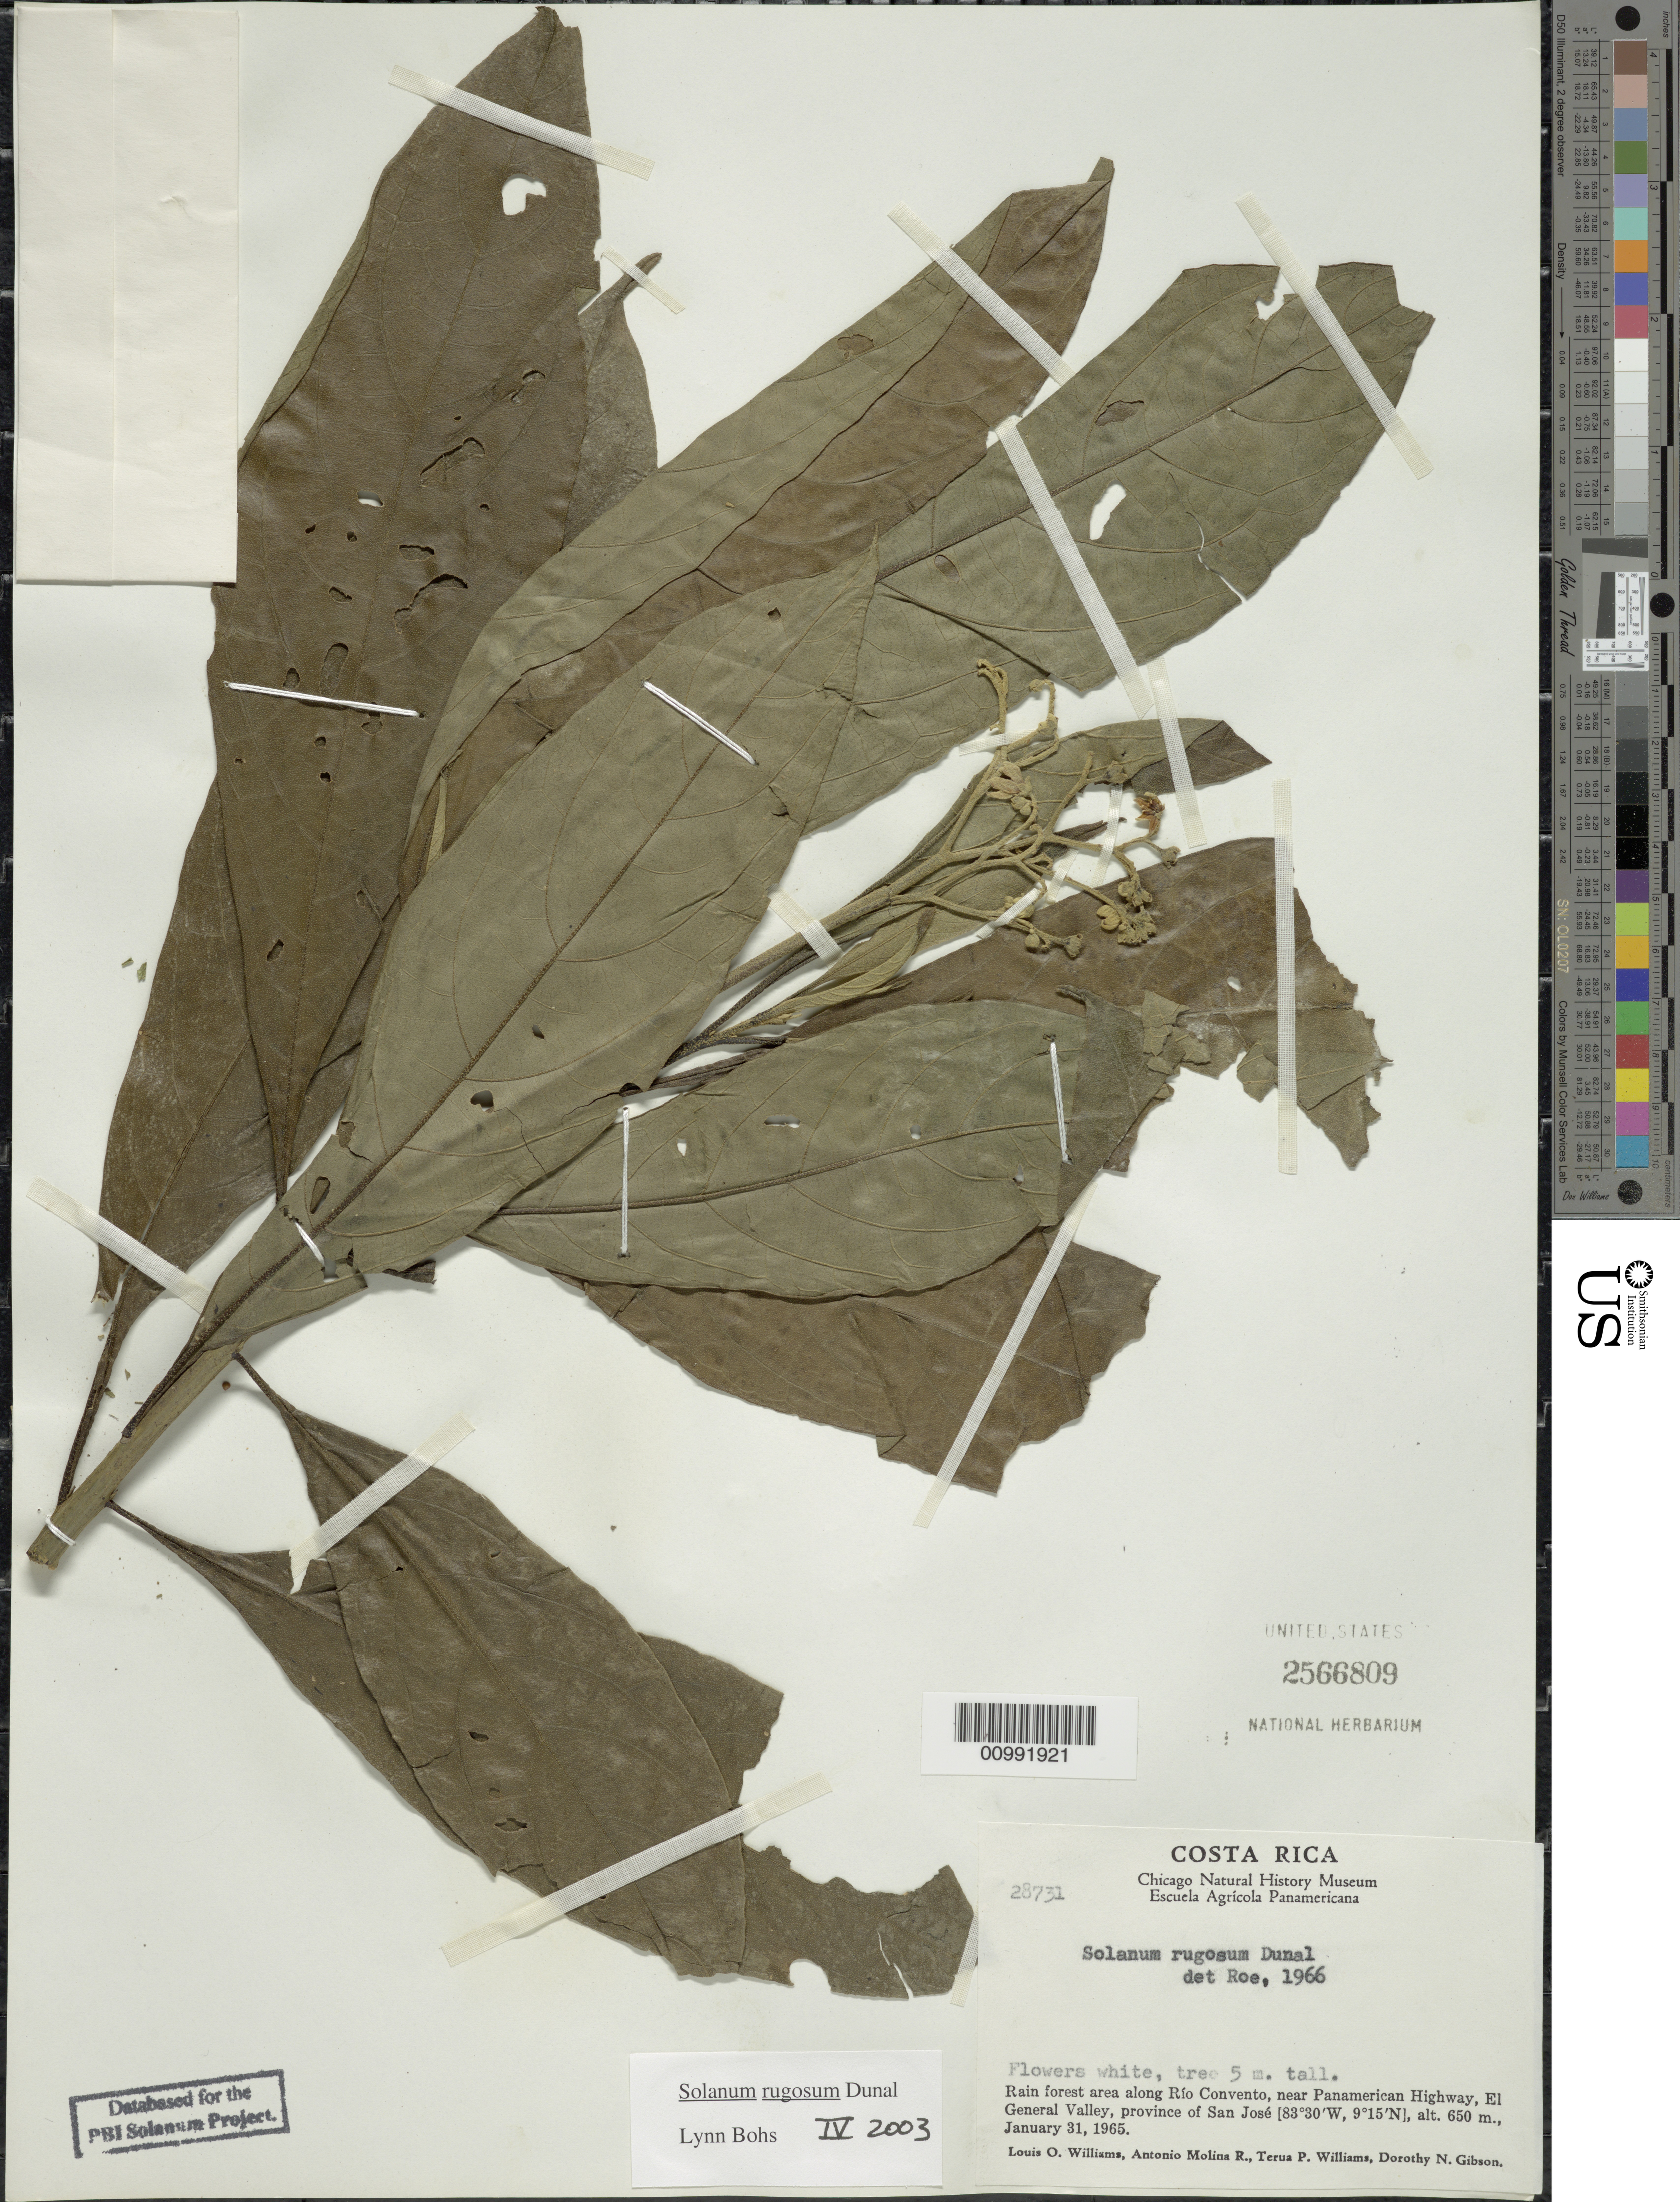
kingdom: Plantae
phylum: Tracheophyta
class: Magnoliopsida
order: Solanales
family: Solanaceae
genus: Solanum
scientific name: Solanum rugosum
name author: Dunal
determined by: Bohs, L. A.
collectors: L. O. Williams, A. Molina R., T. P. Williams & D. N. Gibson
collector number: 28731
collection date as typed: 31 Jan 1965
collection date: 1965-01-31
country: Costa Rica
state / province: San José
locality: Río Convento, near Panamerican Highway, El General Valley.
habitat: Rain forest area.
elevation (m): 650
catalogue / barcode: US 2566809